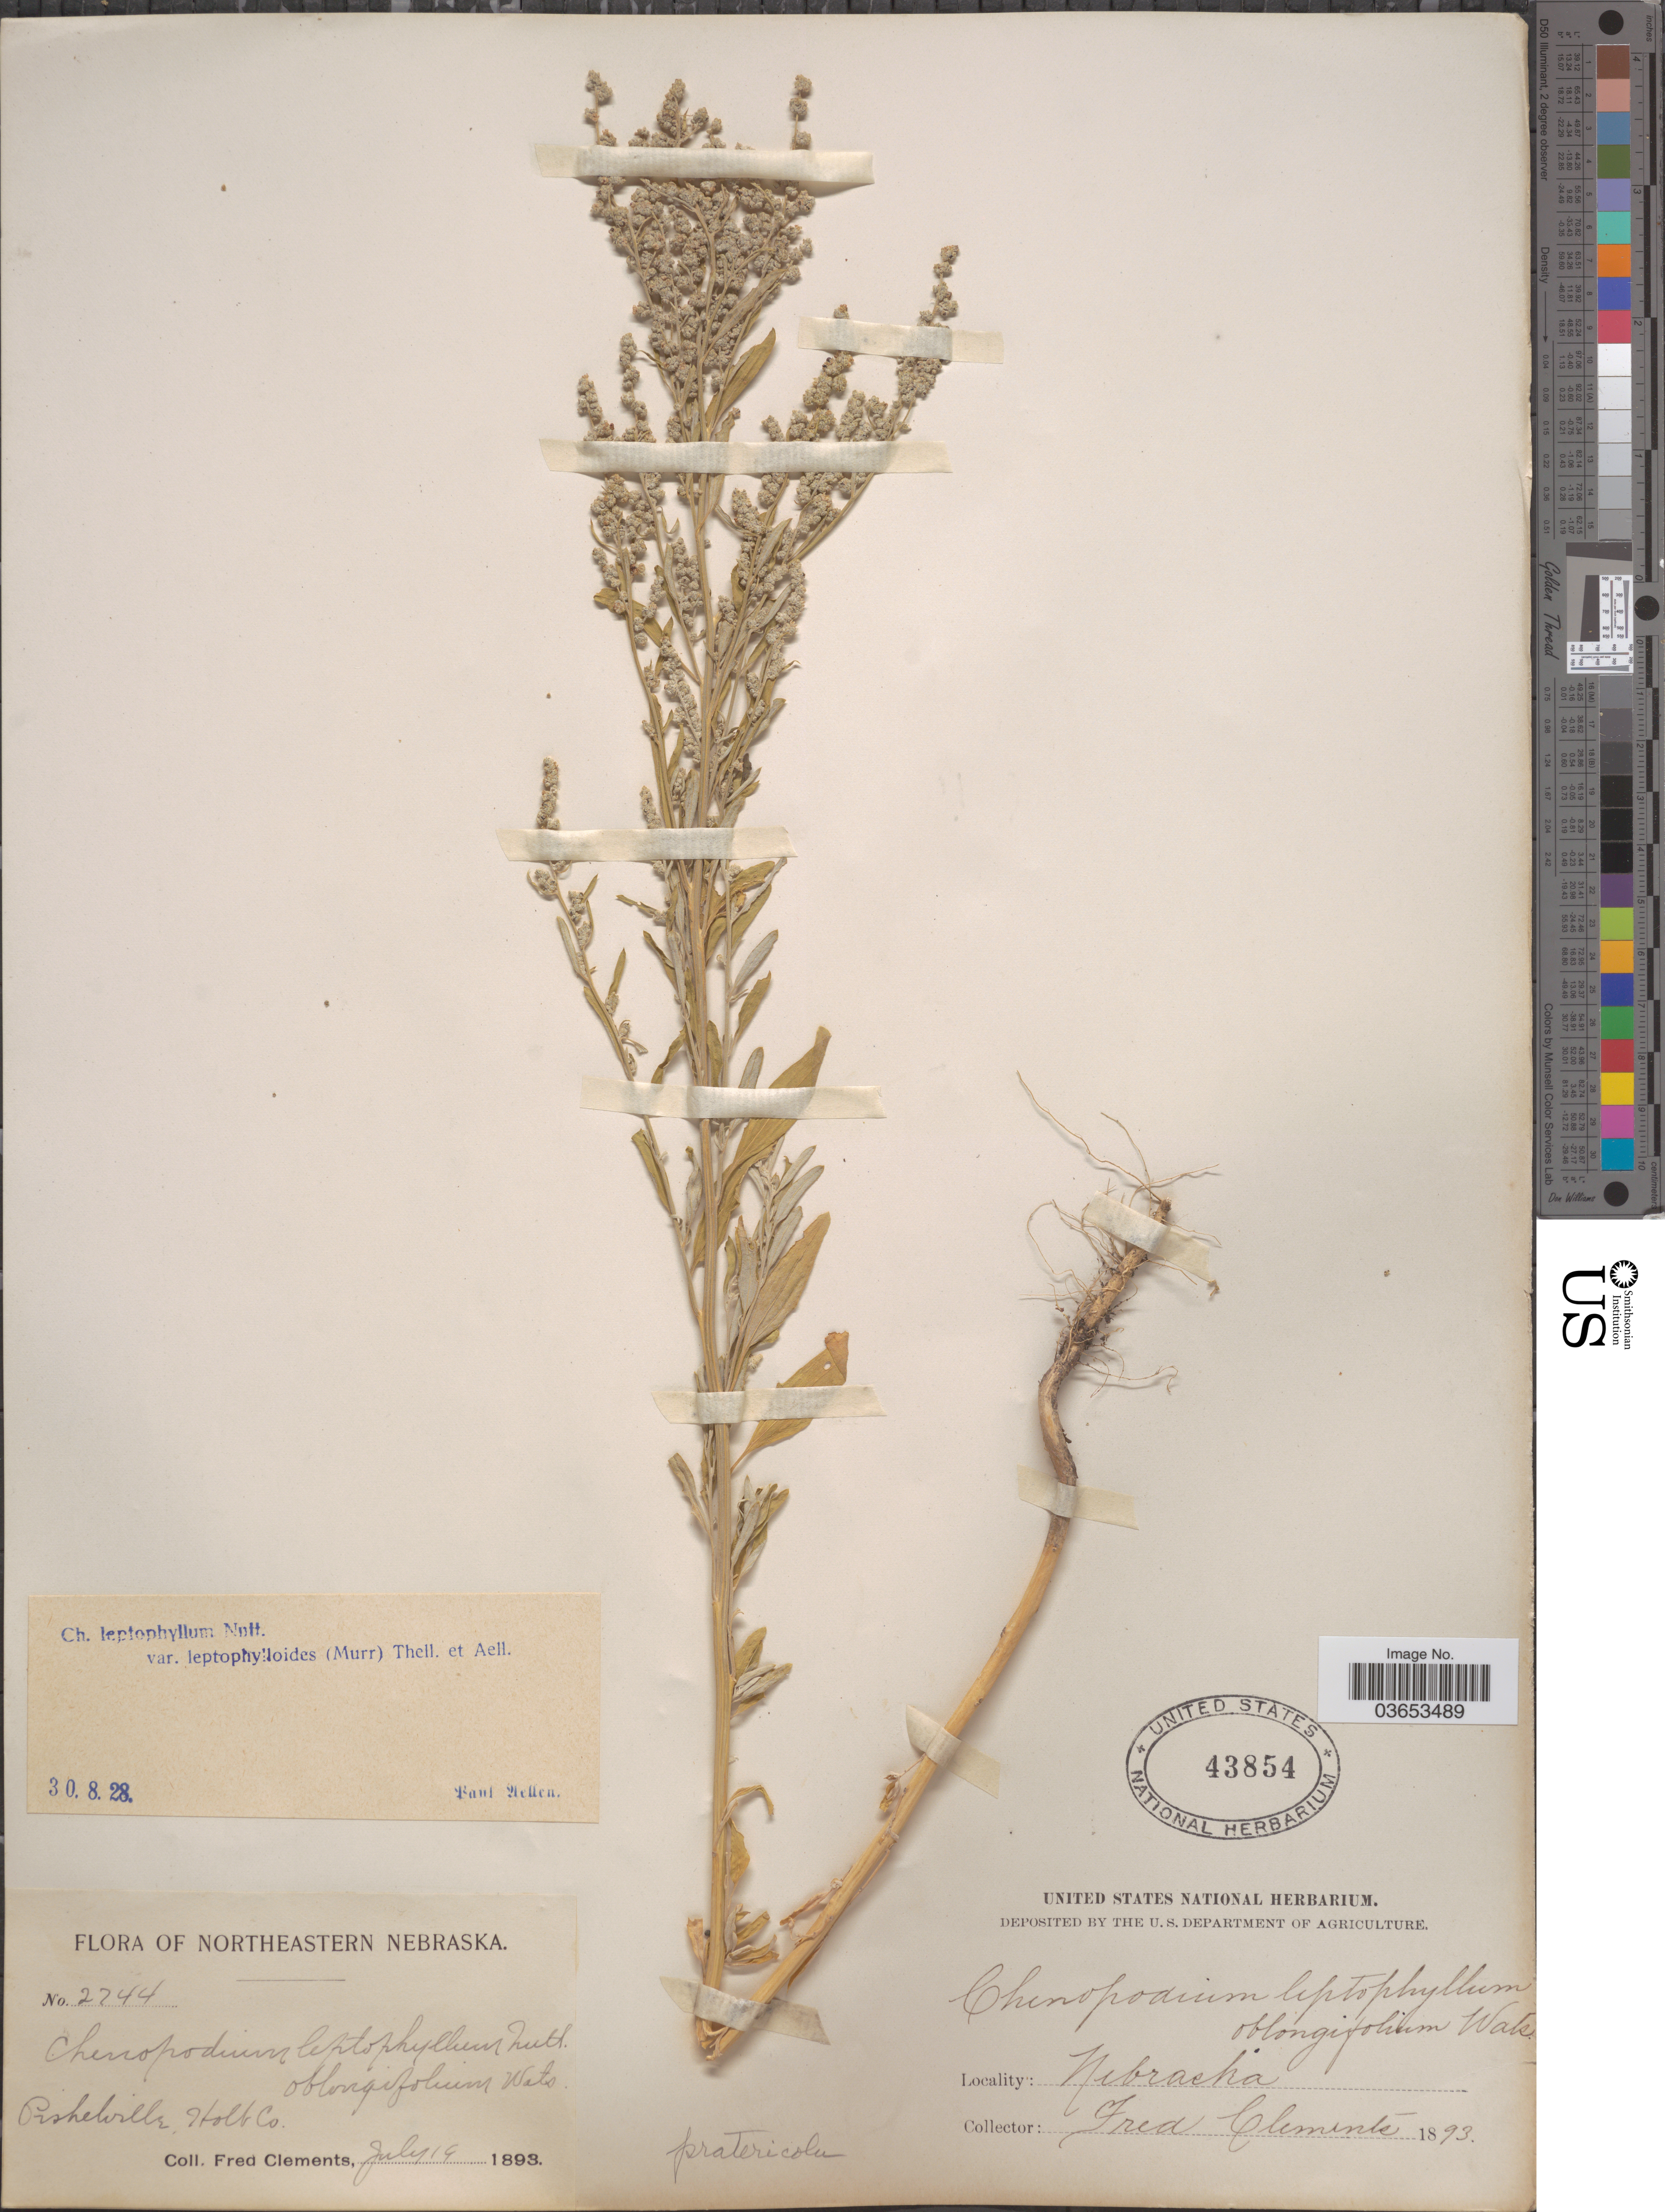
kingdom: Plantae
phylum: Tracheophyta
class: Magnoliopsida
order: Caryophyllales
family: Amaranthaceae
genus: Chenopodium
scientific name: Chenopodium leptophyllum var. leptophylloides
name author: (Murr) Thell. & Aellen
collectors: F. Clements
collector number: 2744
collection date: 1893-07-19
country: United States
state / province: Nebraska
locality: Northeastern Nebraska. Pishelville, Holt Co.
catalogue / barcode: US 43854